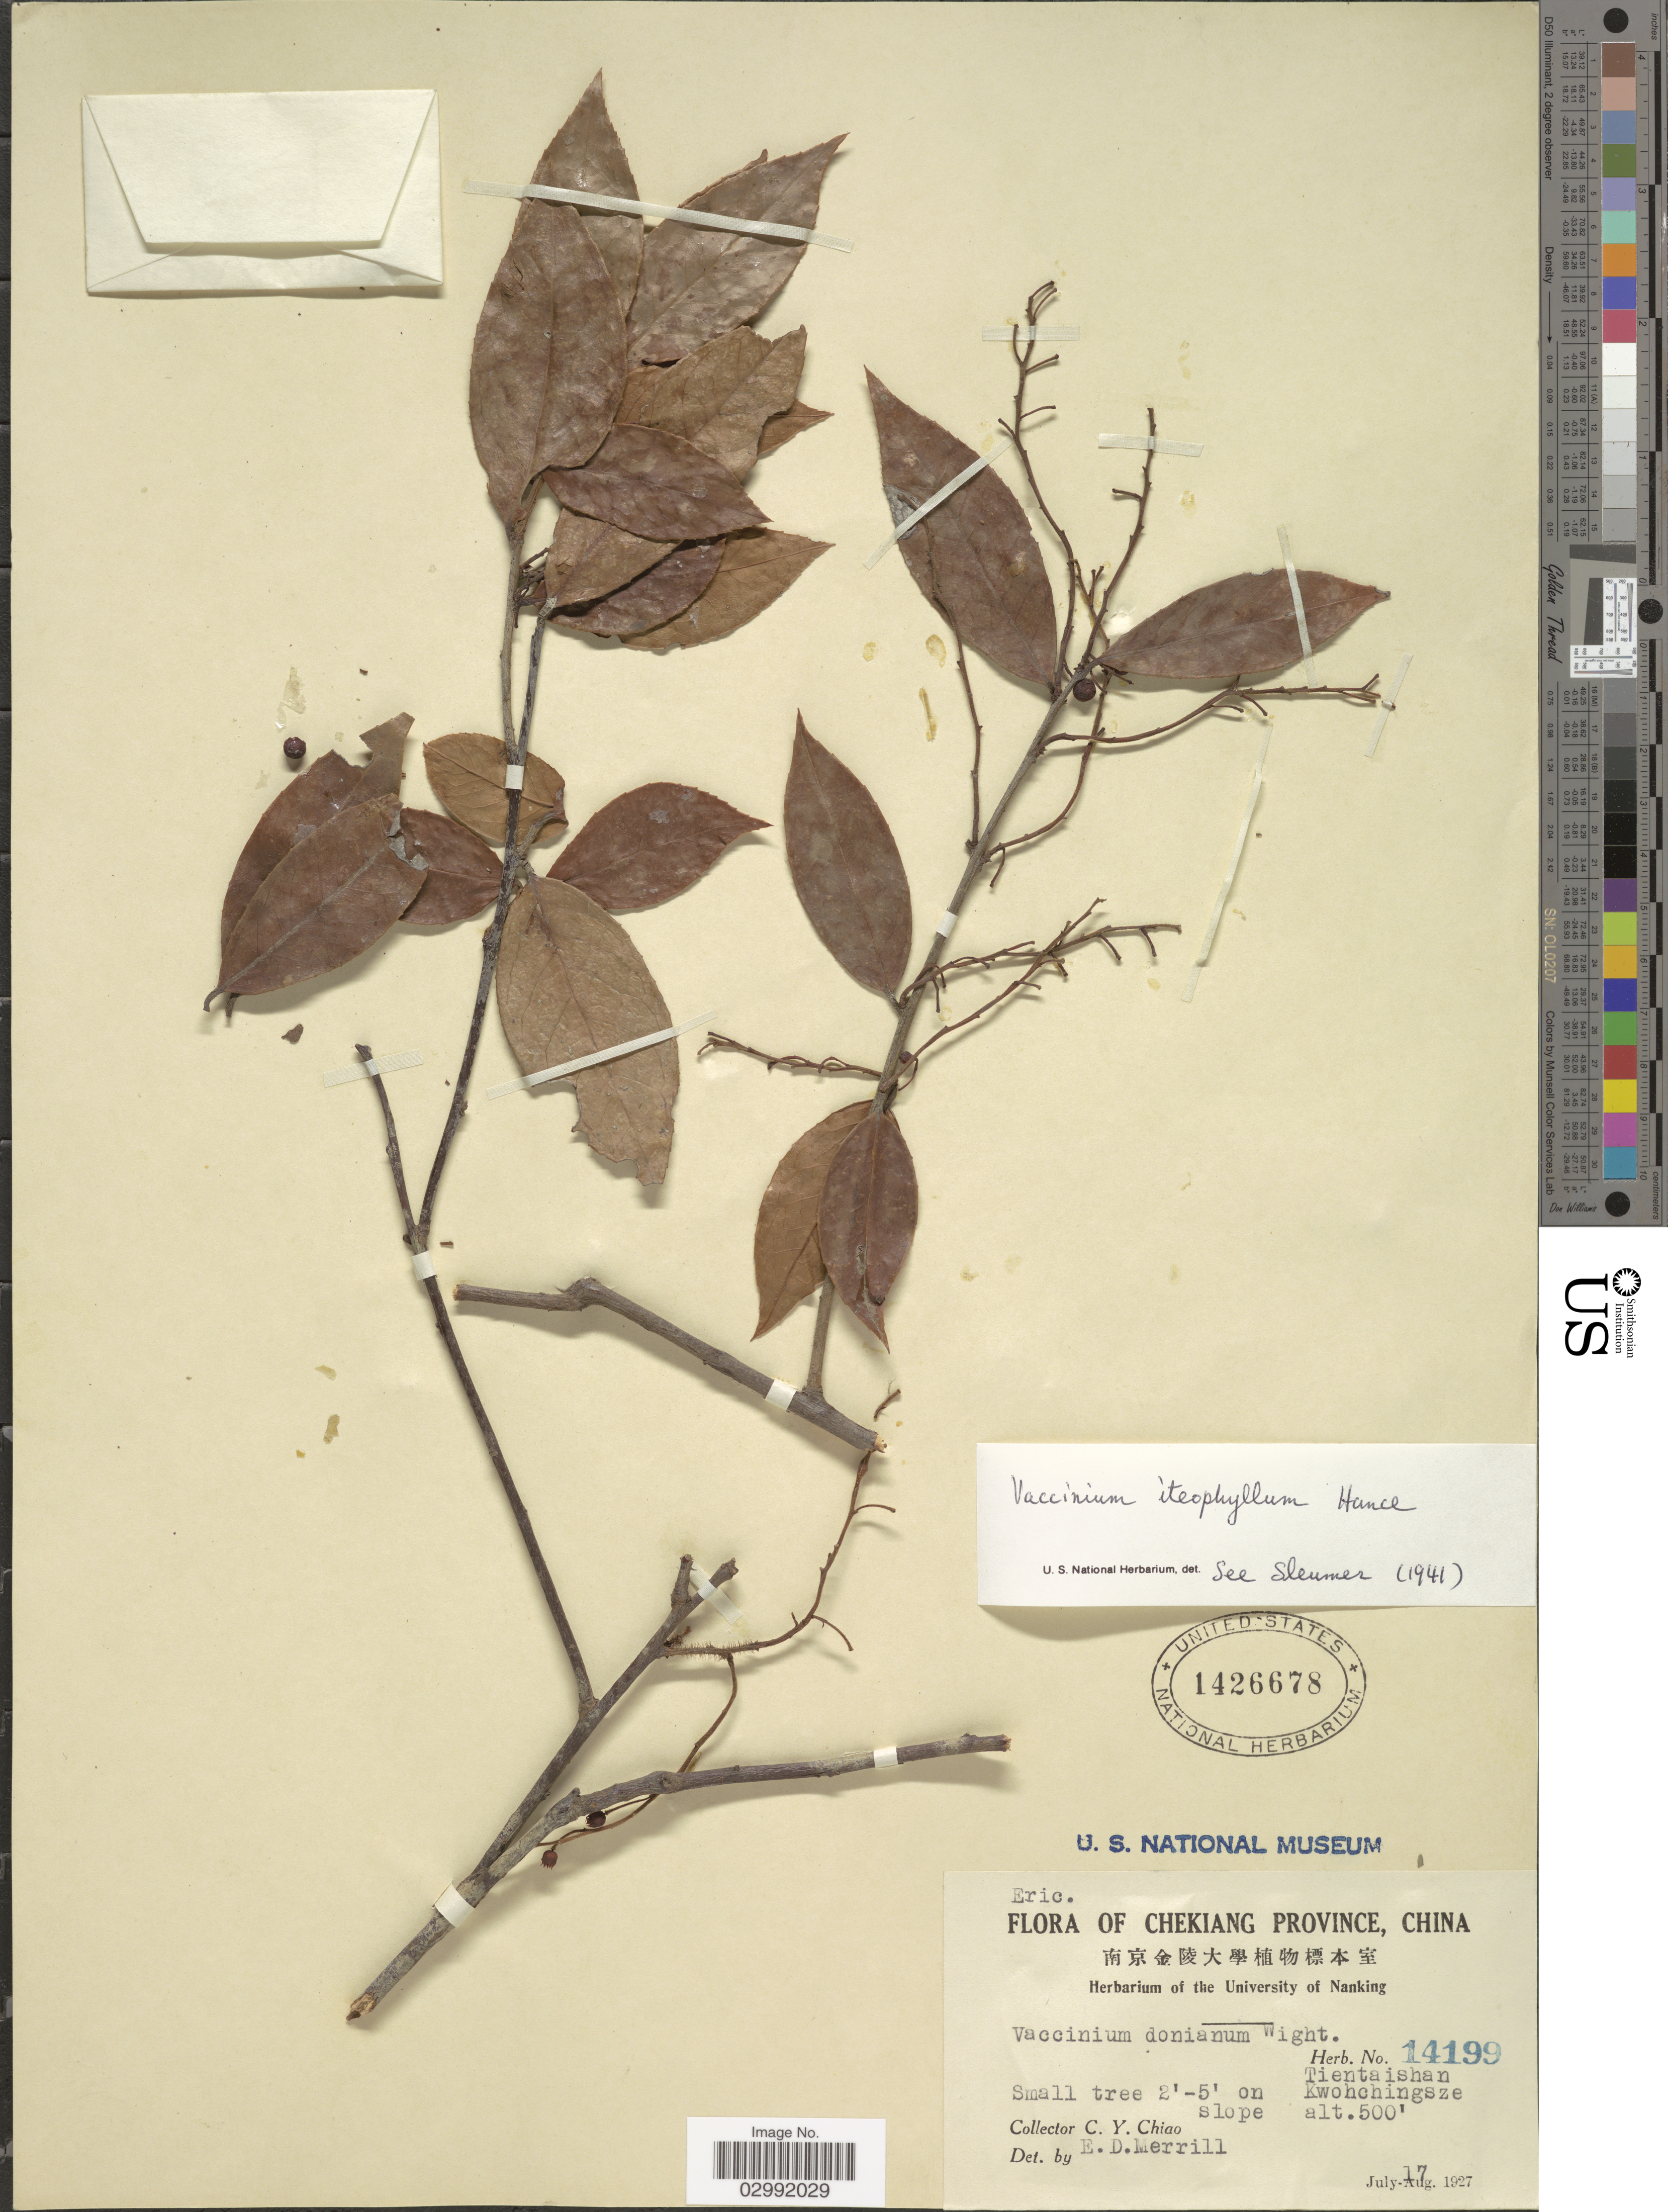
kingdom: Plantae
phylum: Tracheophyta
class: Magnoliopsida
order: Ericales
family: Ericaceae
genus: Vaccinium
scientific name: Vaccinium iteophyllum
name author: Hance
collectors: C. Y. Chiao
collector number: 14199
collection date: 1927-08-17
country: China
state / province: Zhejiang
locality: Chekiang Province, Tientaishan, Kwohchingsze.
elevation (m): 152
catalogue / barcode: US 1426678